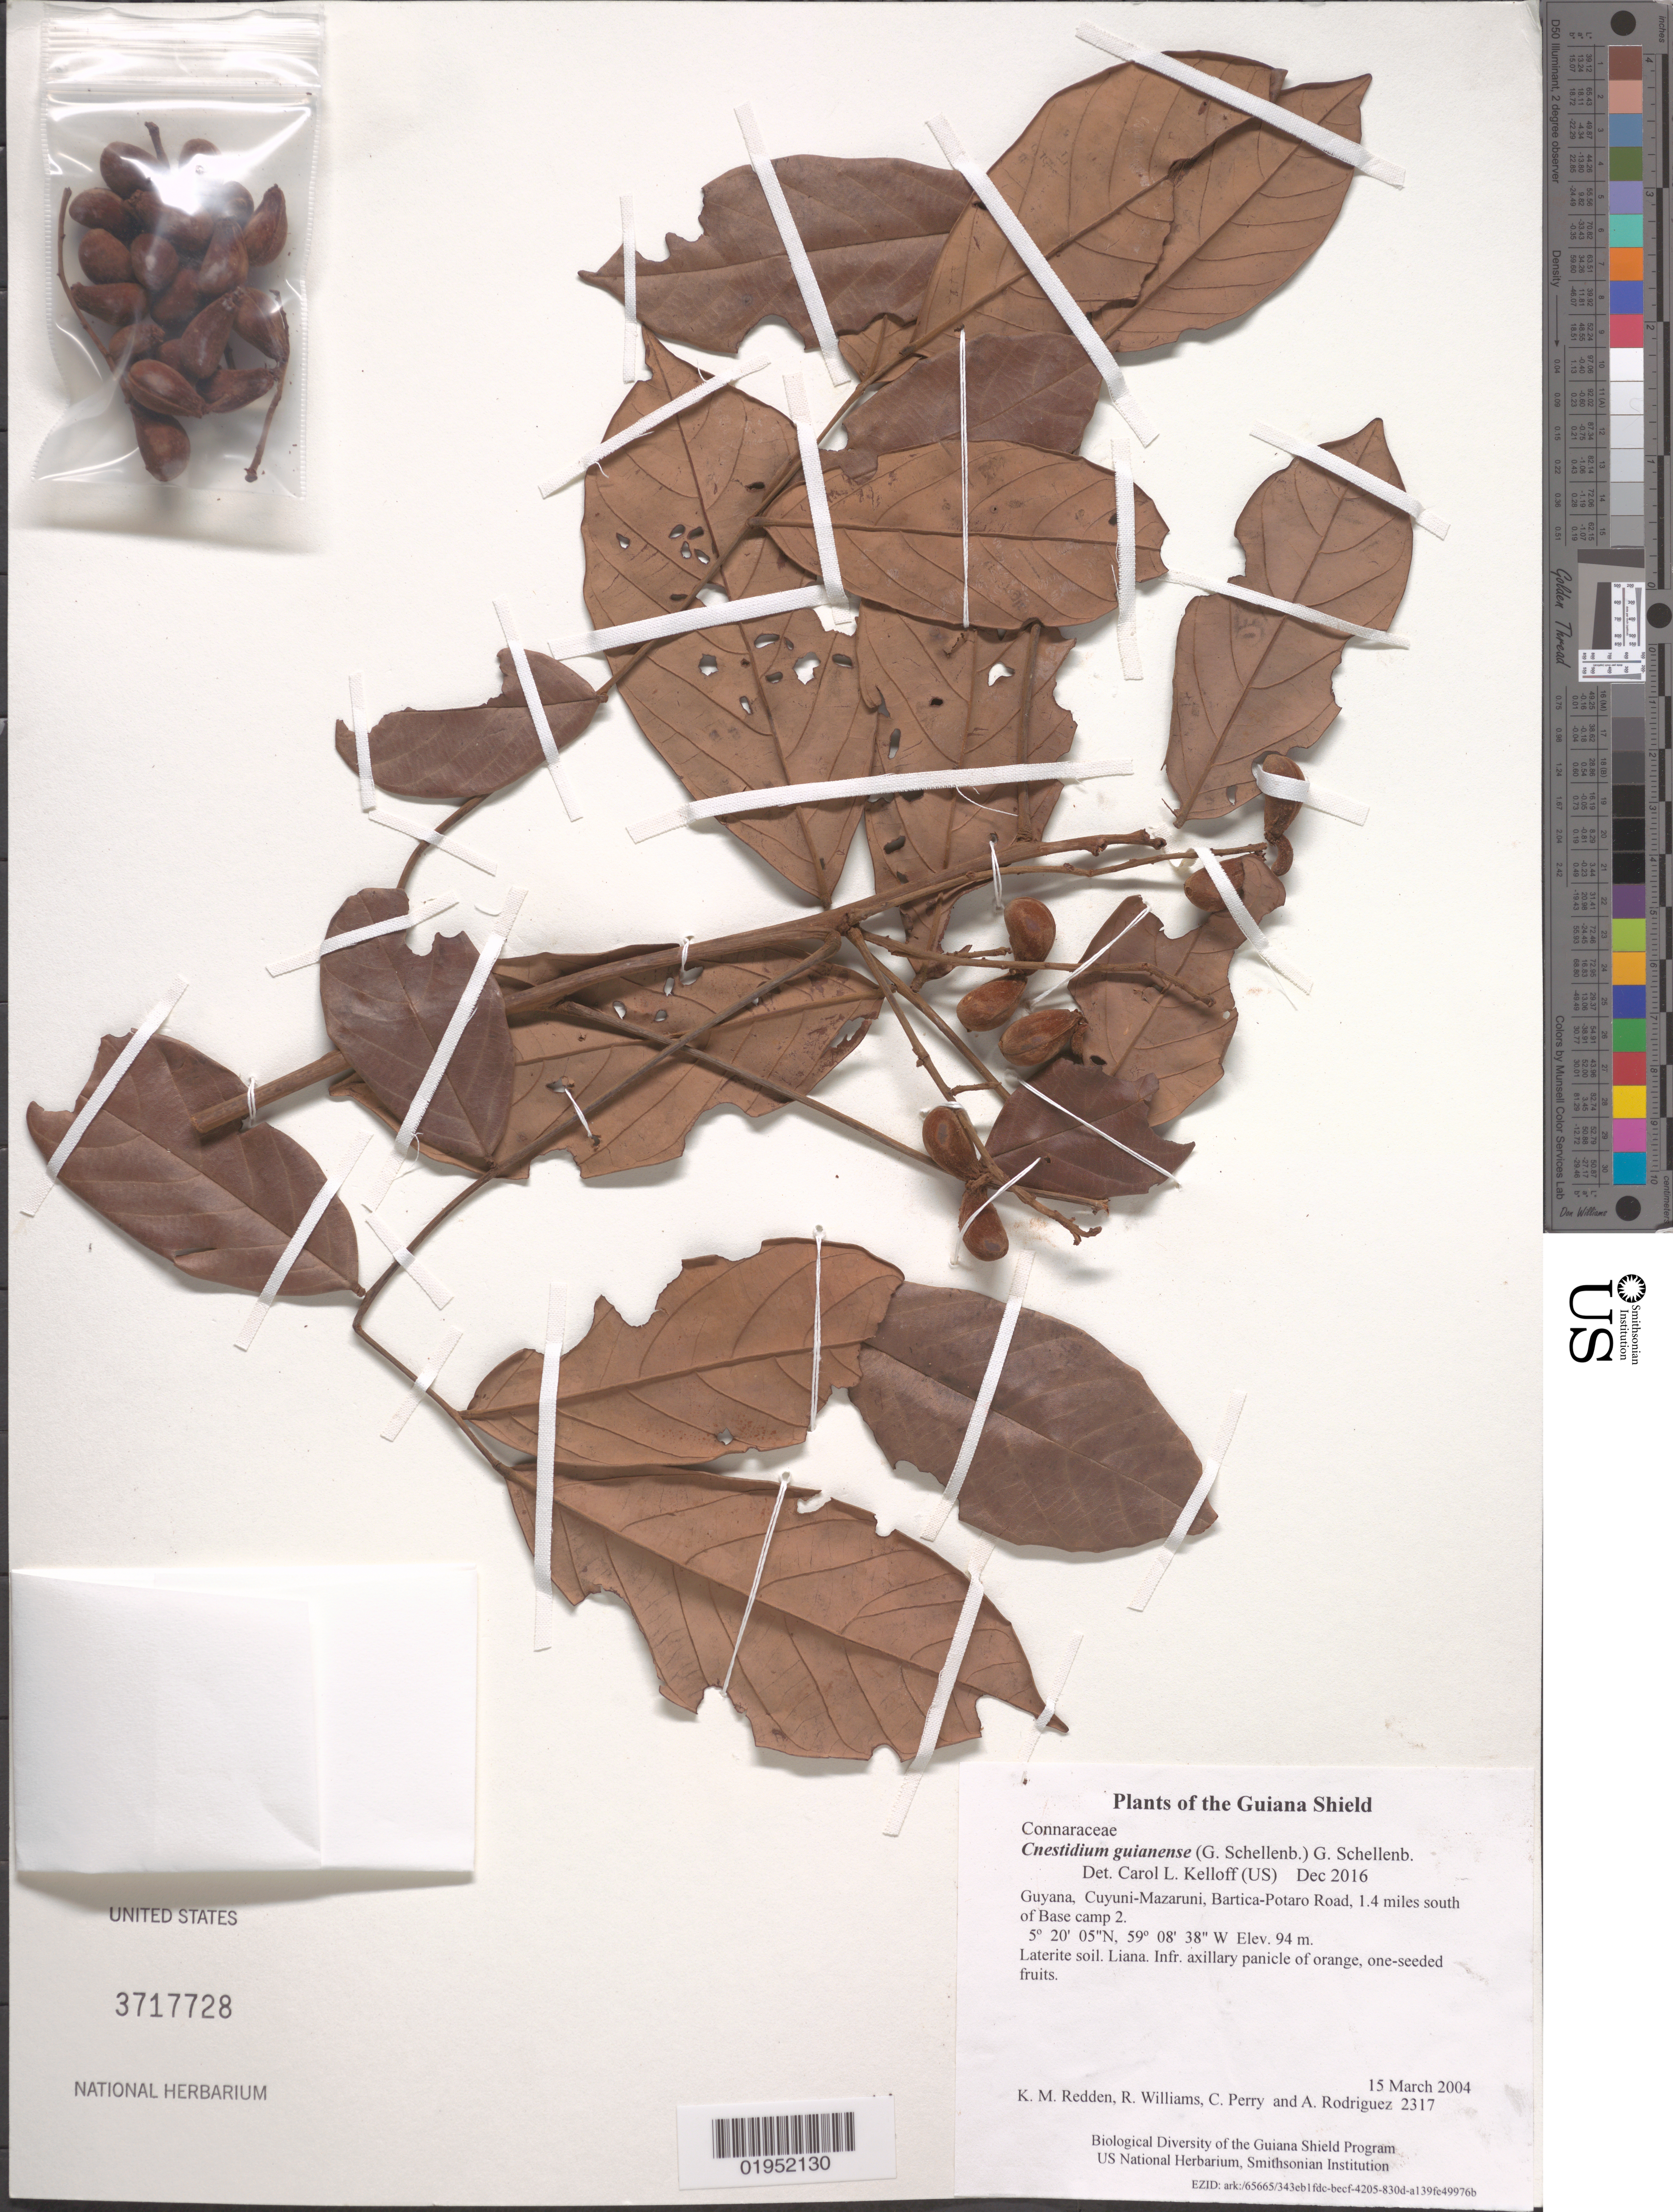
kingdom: Plantae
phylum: Tracheophyta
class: Magnoliopsida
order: Oxalidales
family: Connaraceae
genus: Cnestidium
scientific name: Cnestidium guianense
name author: (G. Schellenb.) G. Schellenb.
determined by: Kelloff, Carol L., (US), Smithsonian Institution - National Museum of Natural History (UNITED STATES)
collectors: K. M. Redden, R. Williams, C. Perry & A. Rodriguez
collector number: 2317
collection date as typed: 15 March 2004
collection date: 2004-03-15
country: Guyana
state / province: Cuyuni-Mazaruni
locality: Bartica-Potaro Road, 1.4 miles south of Base camp 2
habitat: Laterite soil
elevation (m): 94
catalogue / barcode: US 3717728